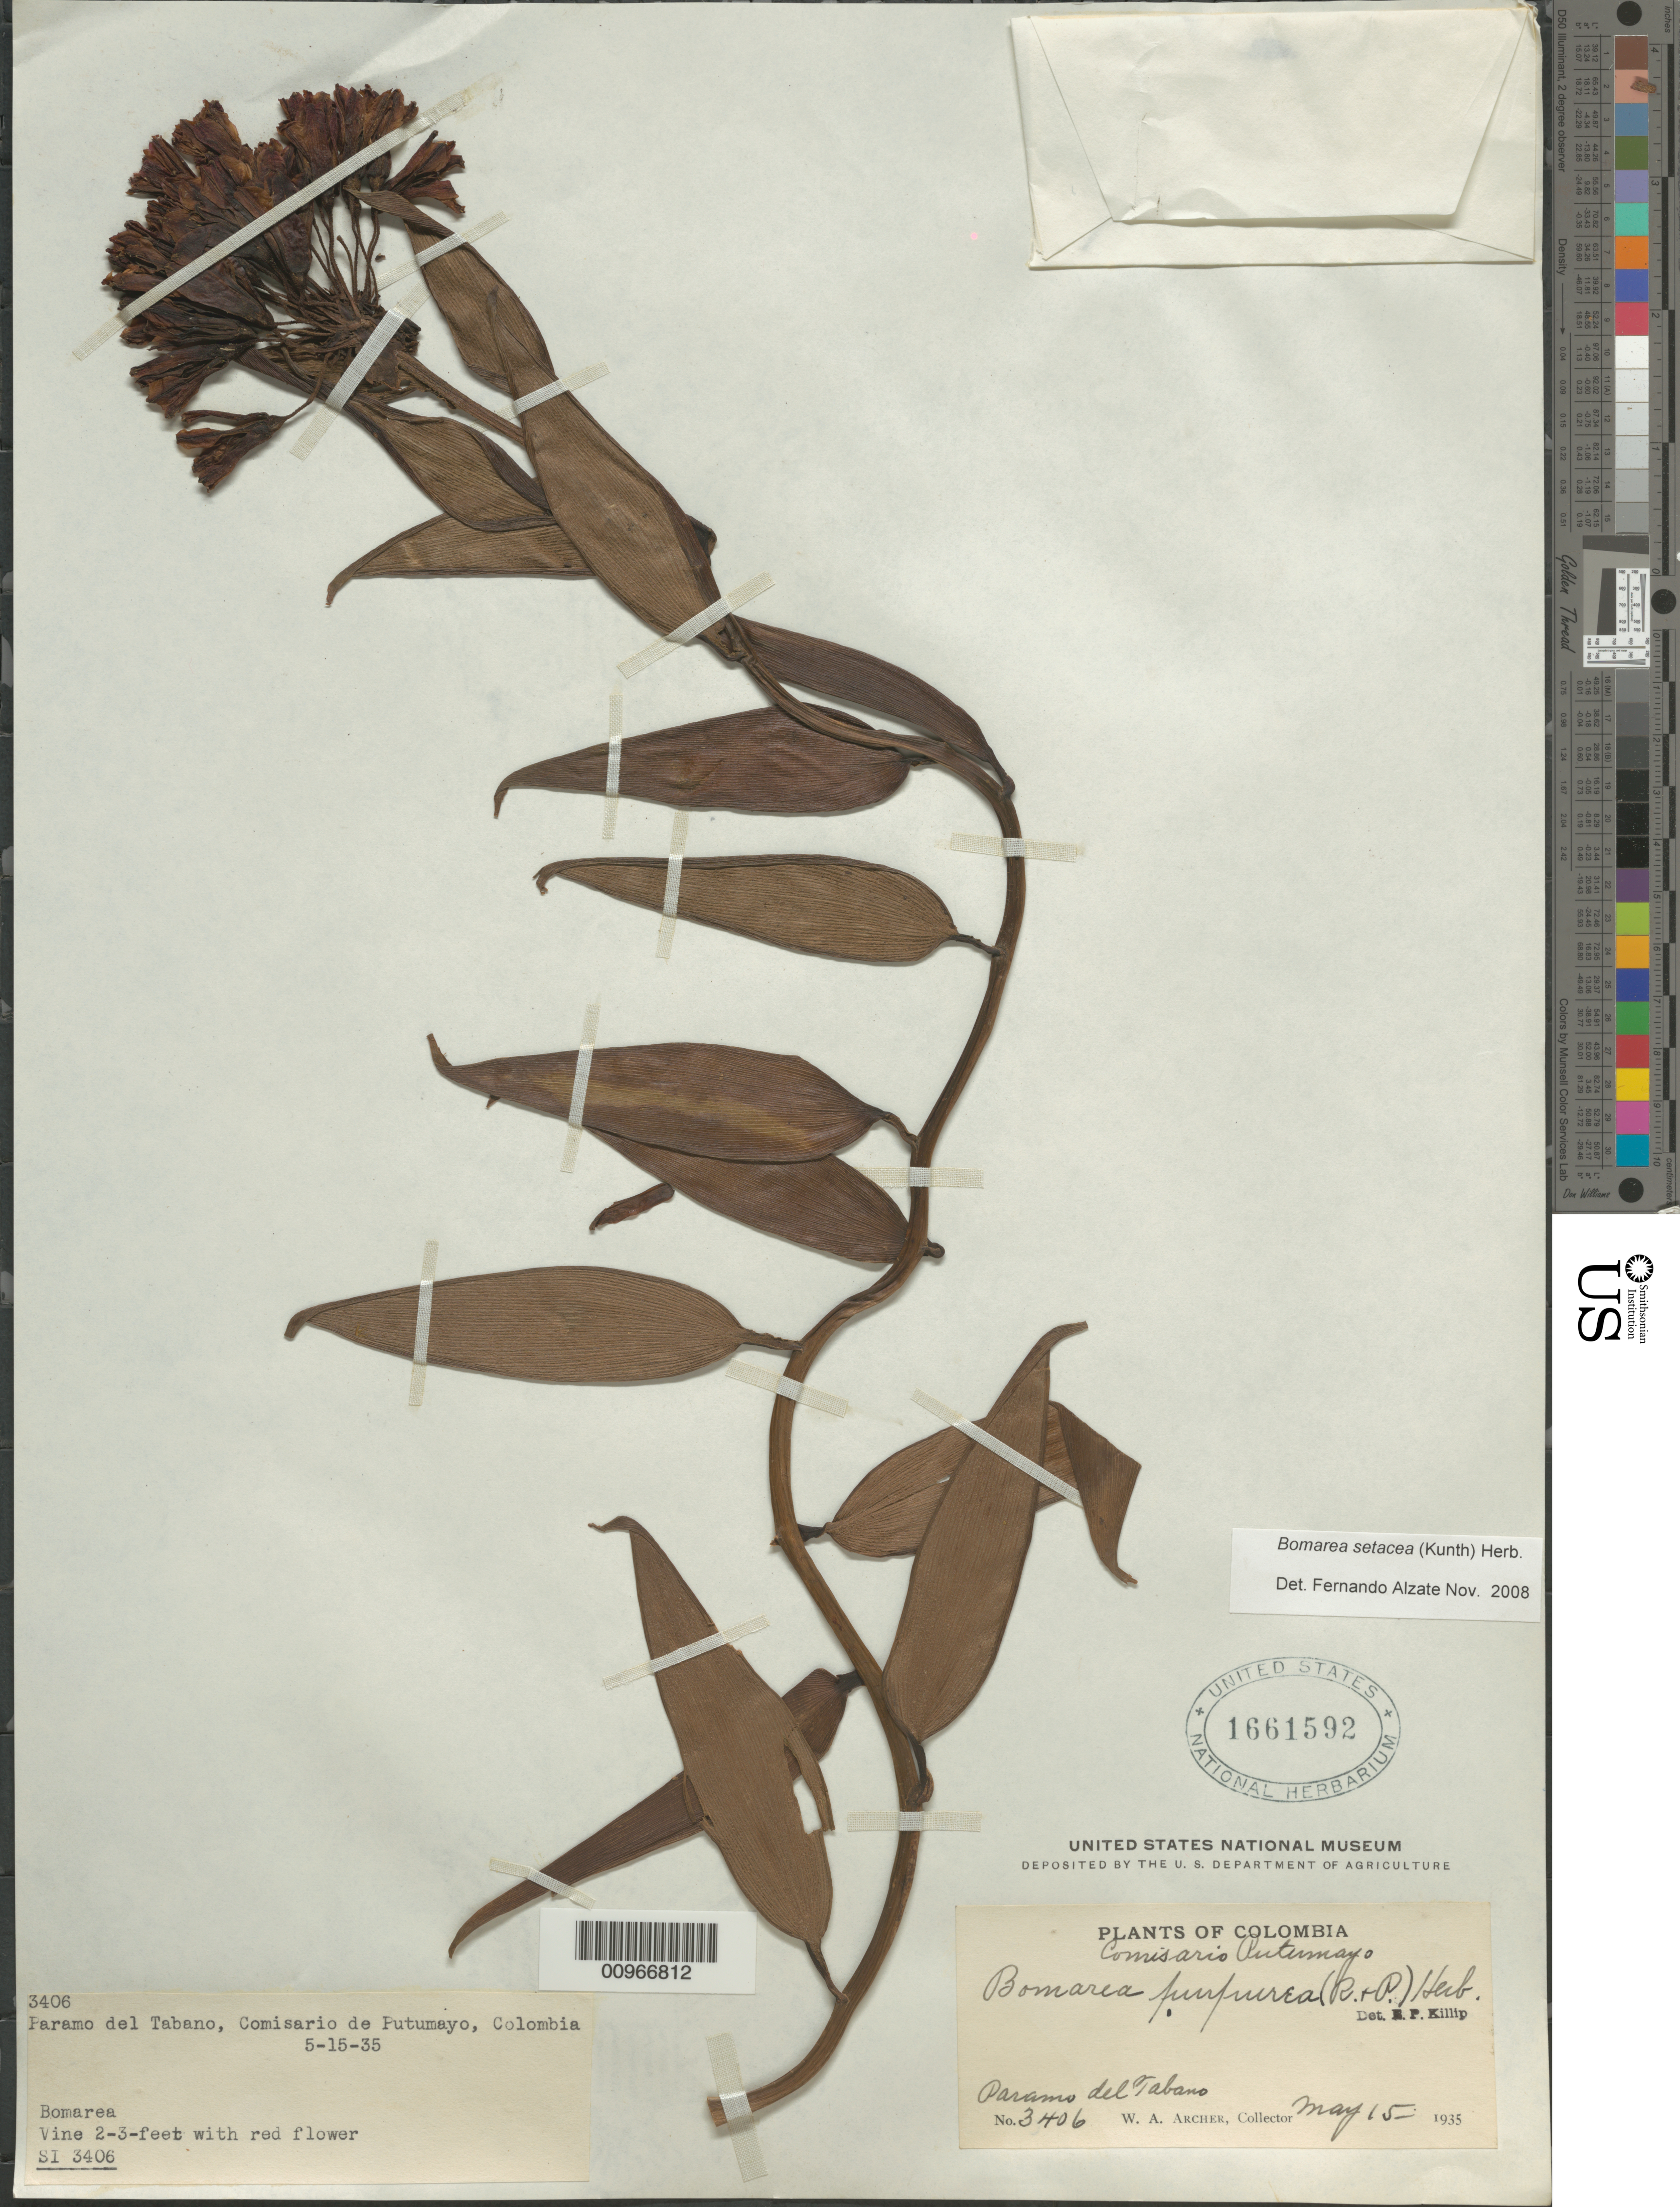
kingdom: Plantae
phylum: Tracheophyta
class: Liliopsida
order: Liliales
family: Alstroemeriaceae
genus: Bomarea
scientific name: Bomarea setacea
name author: (Ruiz & Pav.) Herb.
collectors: W. A. Archer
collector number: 3406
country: Colombia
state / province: Putumayo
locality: Paramo del Tabano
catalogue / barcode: US 1661592